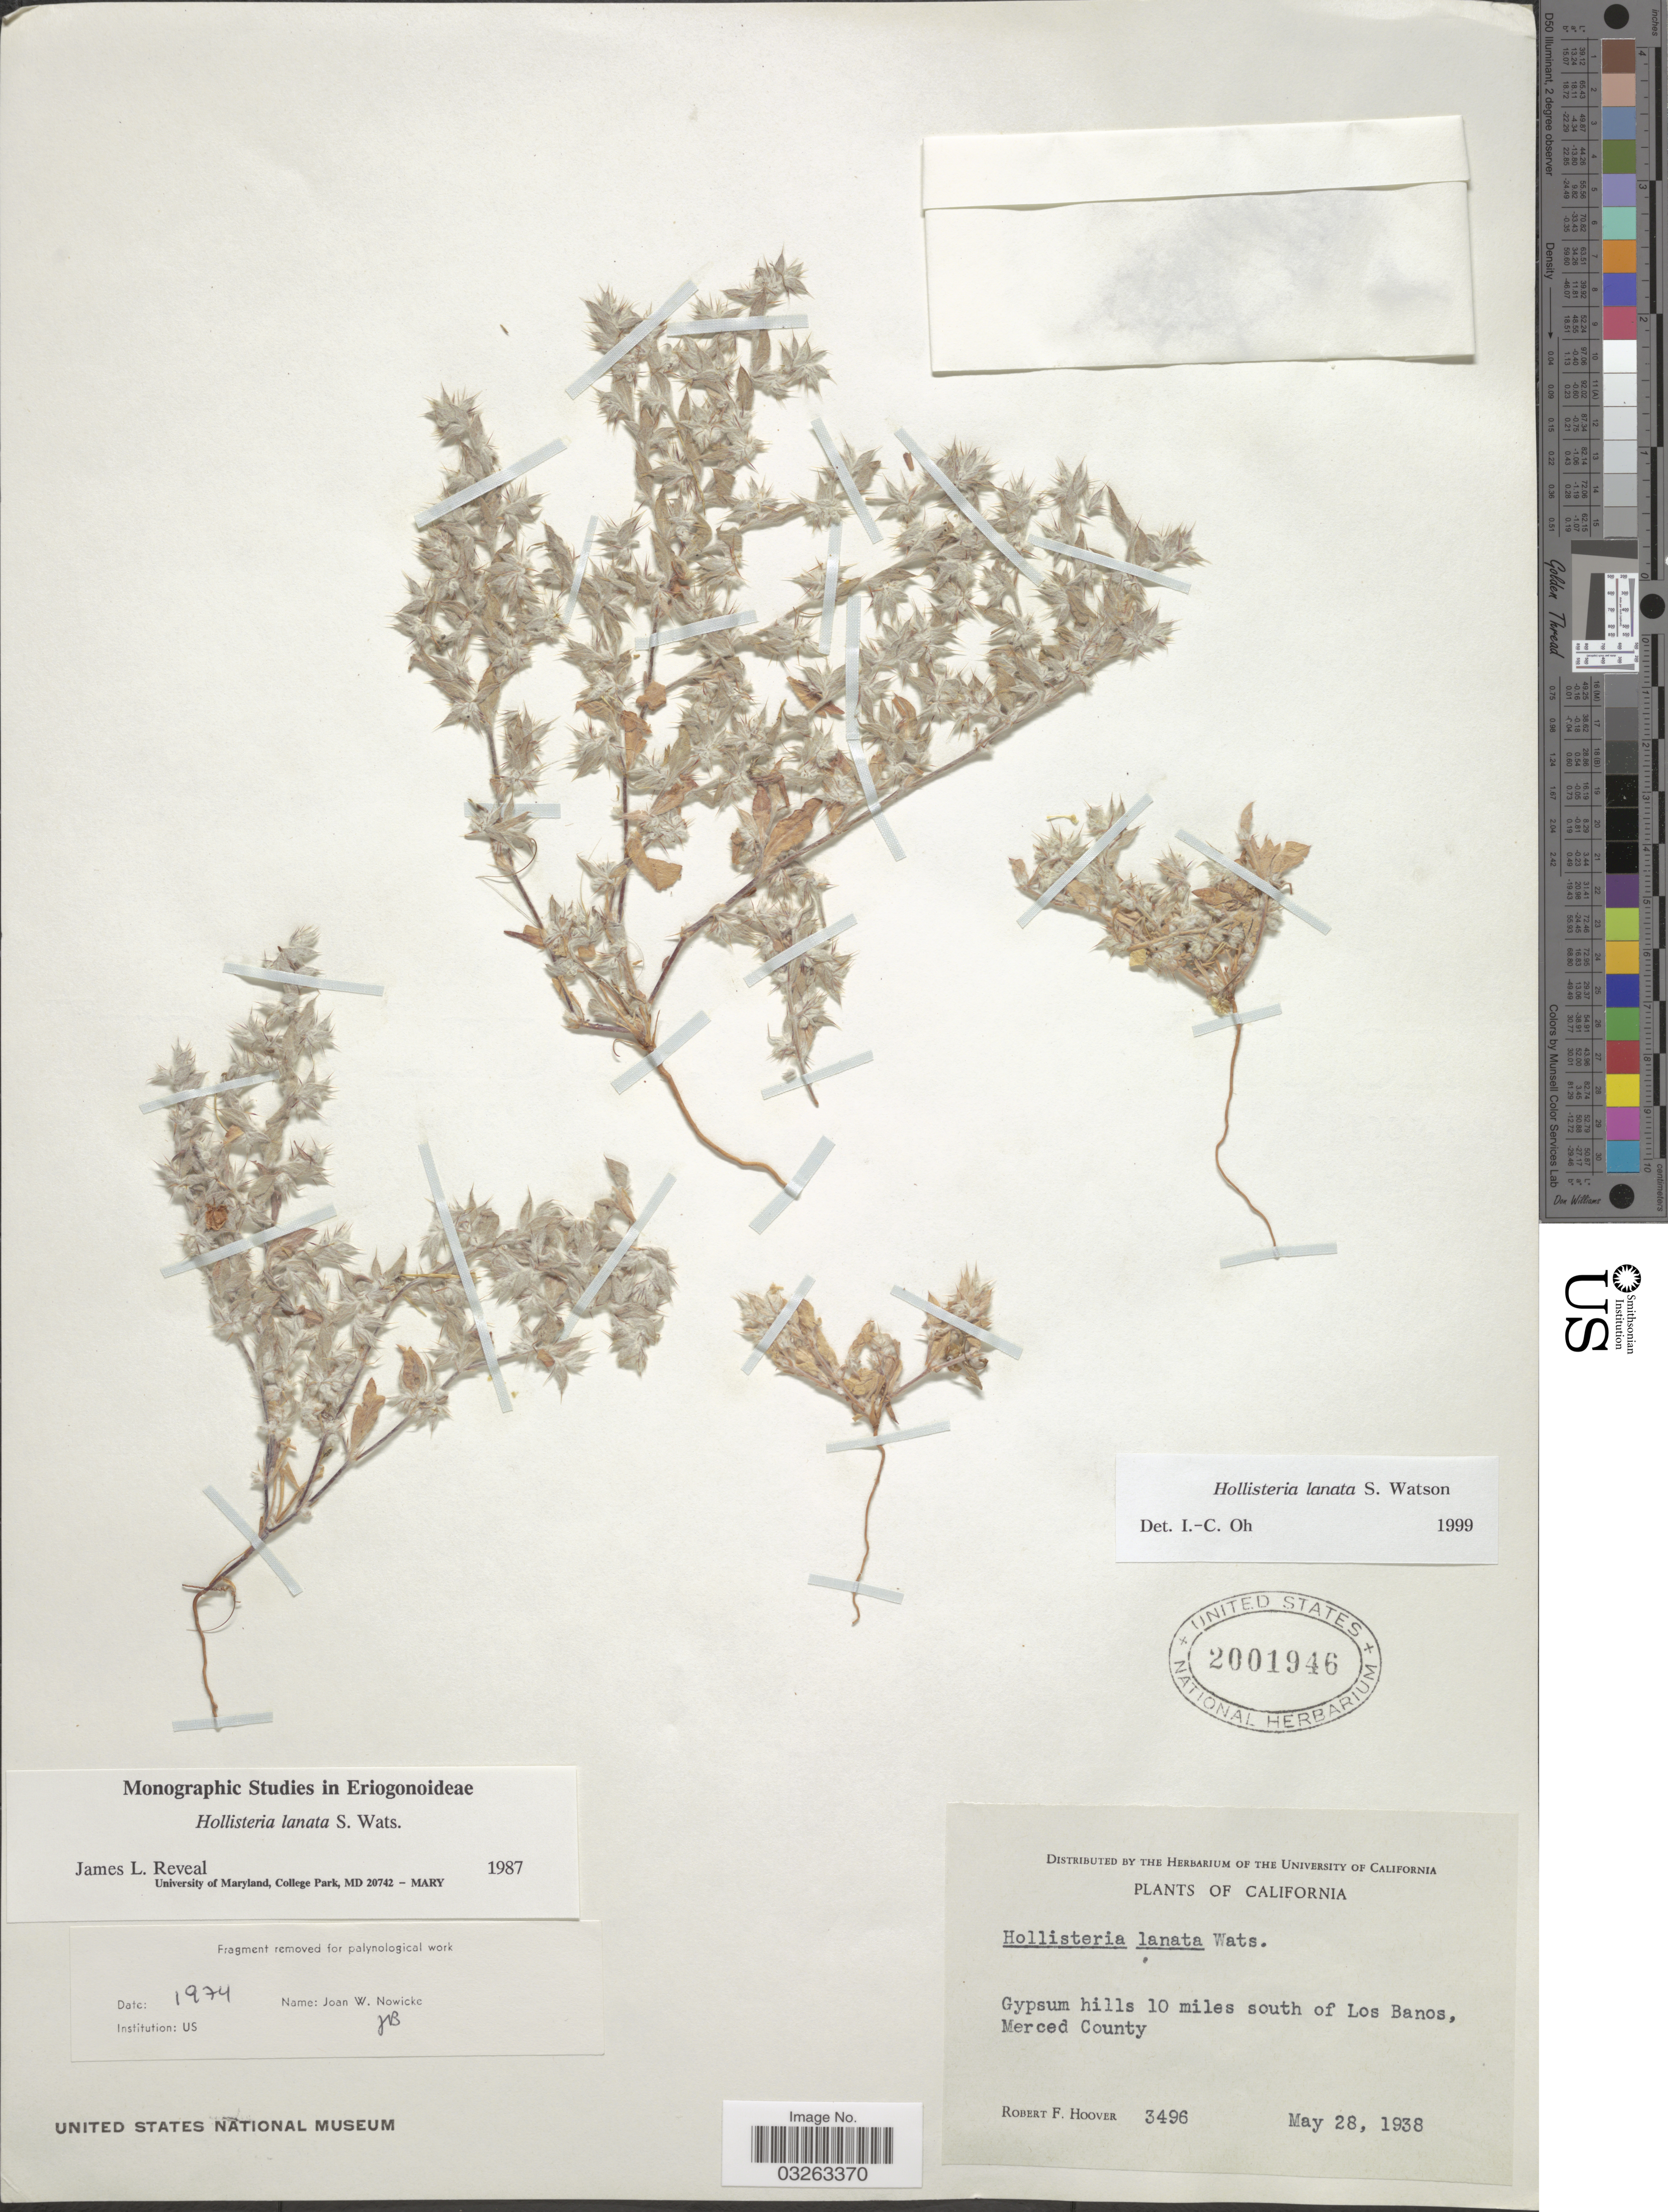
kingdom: Plantae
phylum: Tracheophyta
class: Magnoliopsida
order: Caryophyllales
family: Polygonaceae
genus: Hollisteria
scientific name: Hollisteria lanata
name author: S. Watson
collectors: R. F. Hoover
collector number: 3496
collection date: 1938-05-28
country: United States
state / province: California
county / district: Merced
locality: Gypsum hills 10 miles south of Los Banos, Merced County.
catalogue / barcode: US 2001946